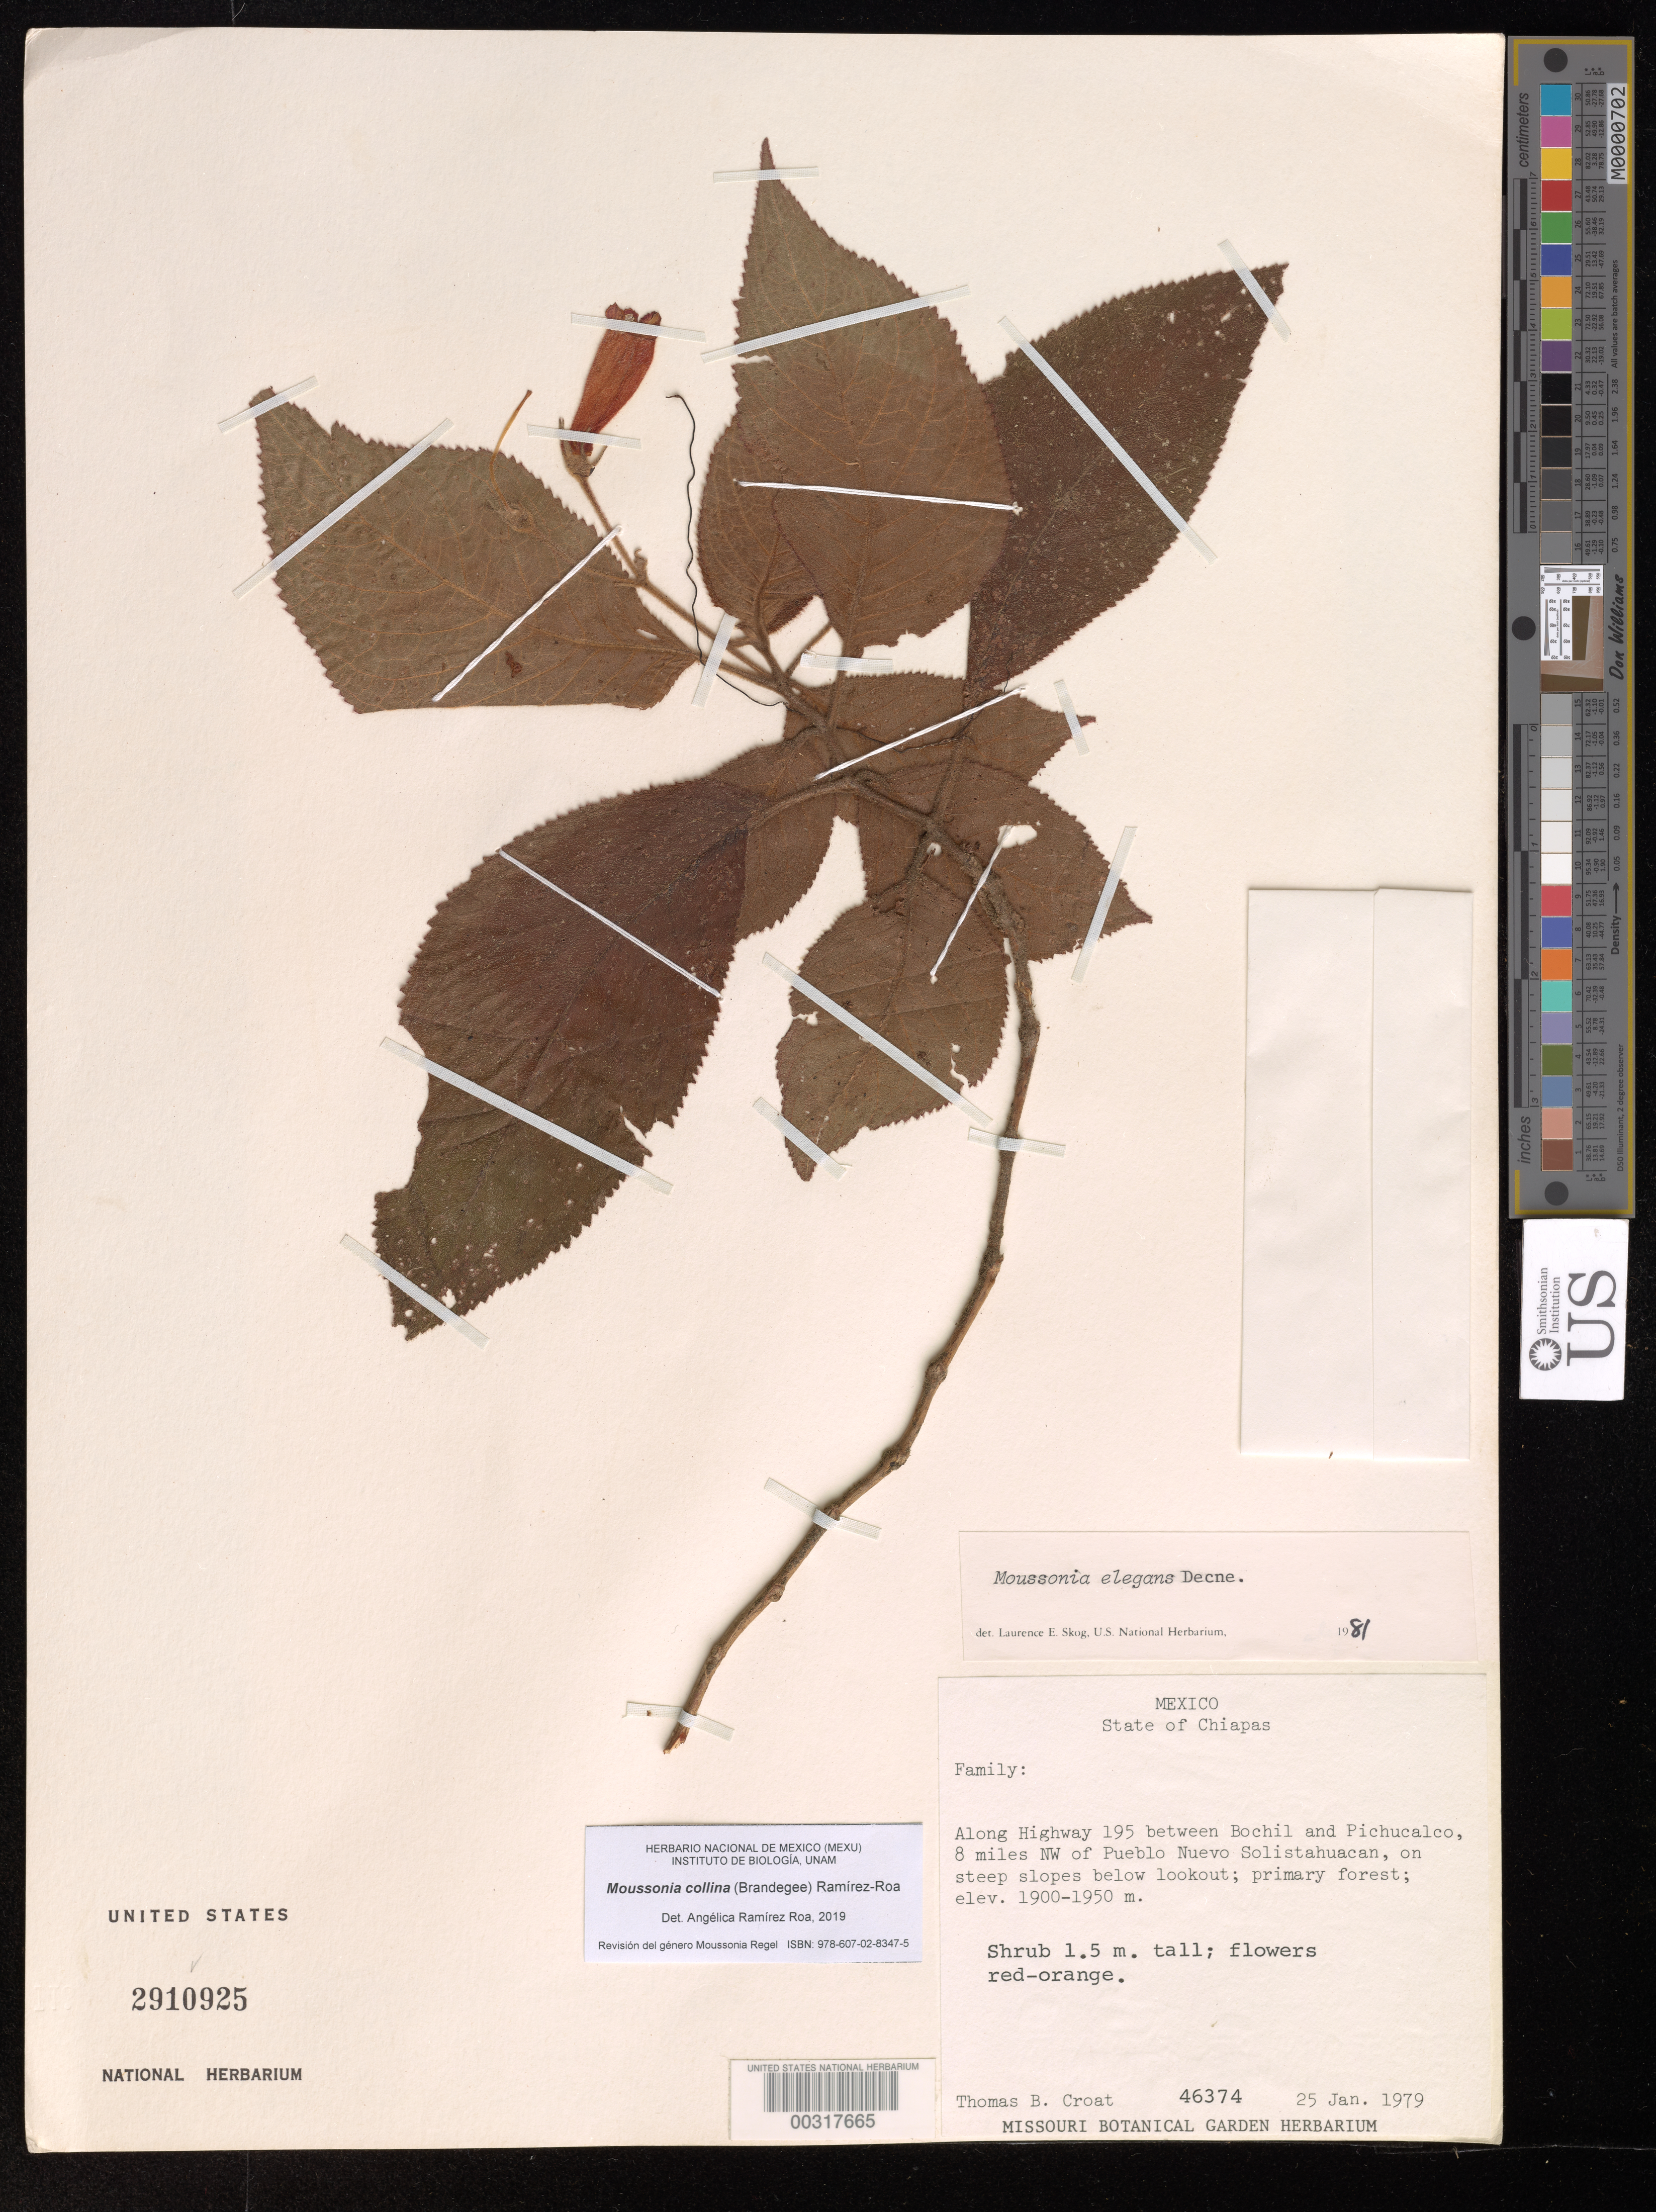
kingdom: Plantae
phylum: Tracheophyta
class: Magnoliopsida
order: Lamiales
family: Gesneriaceae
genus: Moussonia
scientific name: Moussonia elegans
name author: Decne.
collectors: T. B. Croat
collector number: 46374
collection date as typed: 25 Jan 1979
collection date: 1979-01-25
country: Mexico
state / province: Chiapas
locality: Along highway 195 between Bochil and Pichucalco, 8 mi NW of Pueblo Nuevo Solistahuacan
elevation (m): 1900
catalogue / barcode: US 2910925